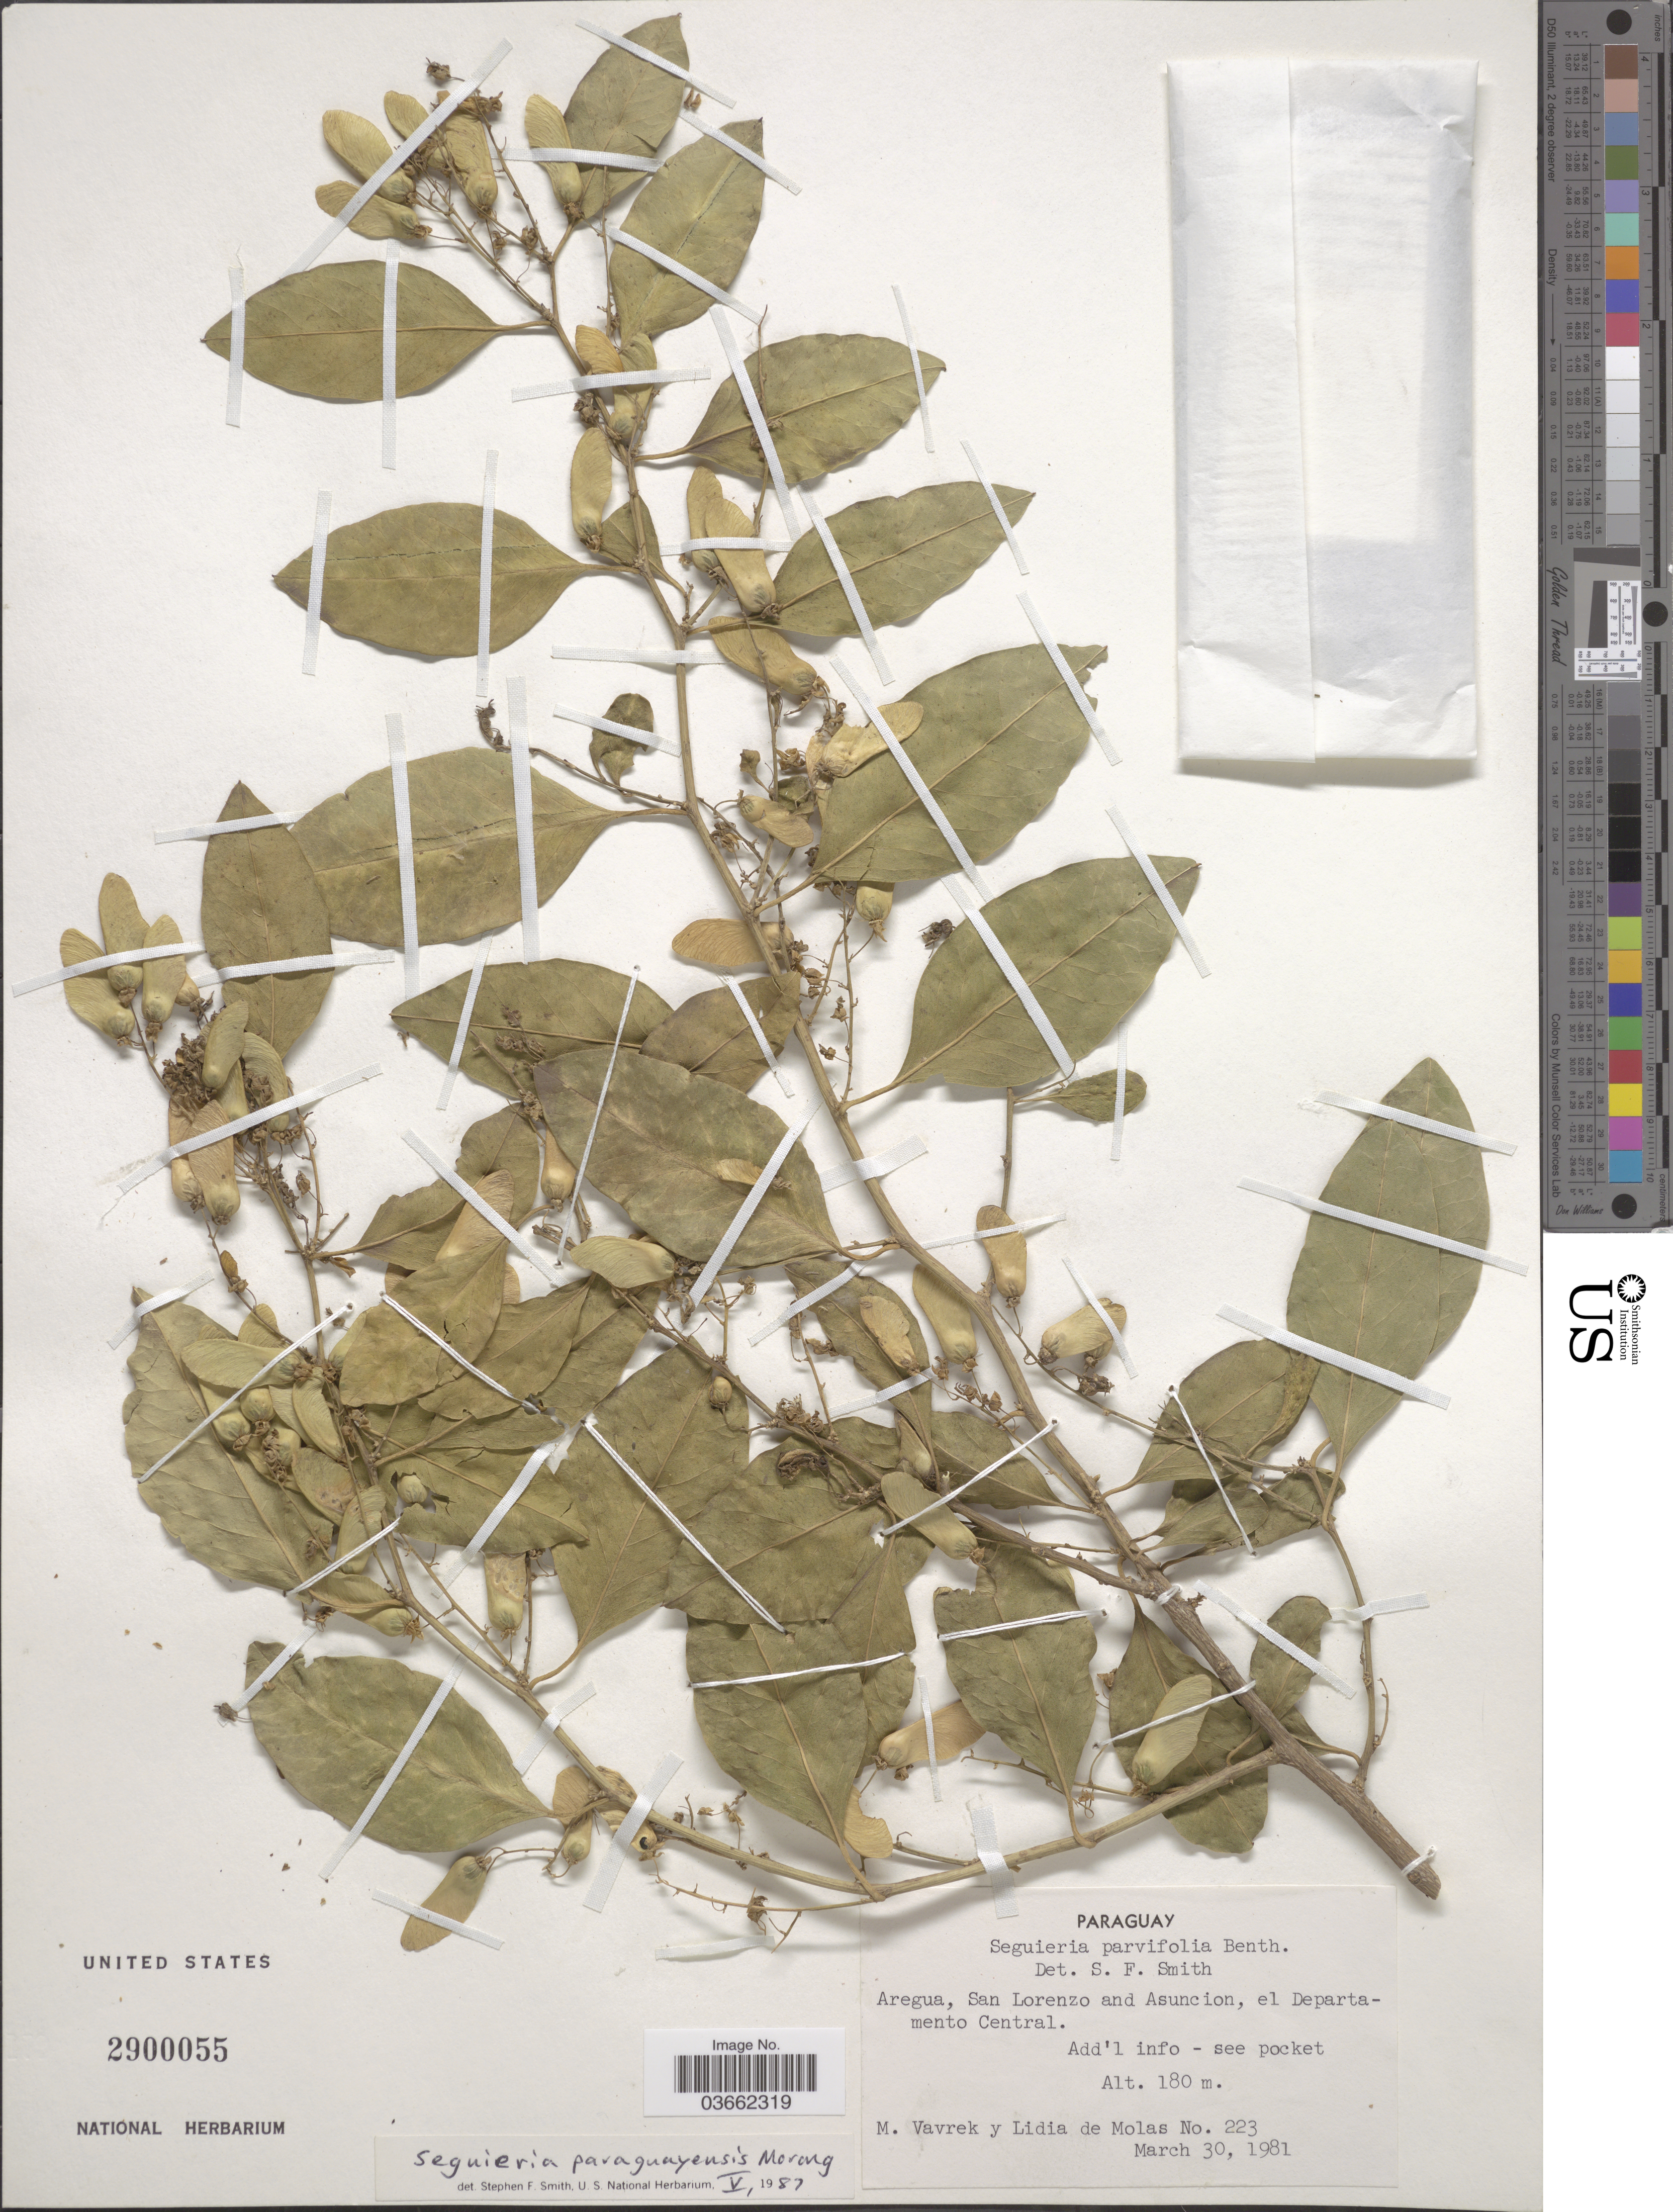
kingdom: Plantae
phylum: Tracheophyta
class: Magnoliopsida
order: Caryophyllales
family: Phytolaccaceae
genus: Seguieria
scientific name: Seguieria paraguayensis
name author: Morong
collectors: M. Vavrek & L. de Molas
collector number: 223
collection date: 1981-03-30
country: Paraguay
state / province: Central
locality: Aregua, San Lorenzo and Asuncion, el Departamento Central.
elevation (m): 180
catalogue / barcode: US 2900055